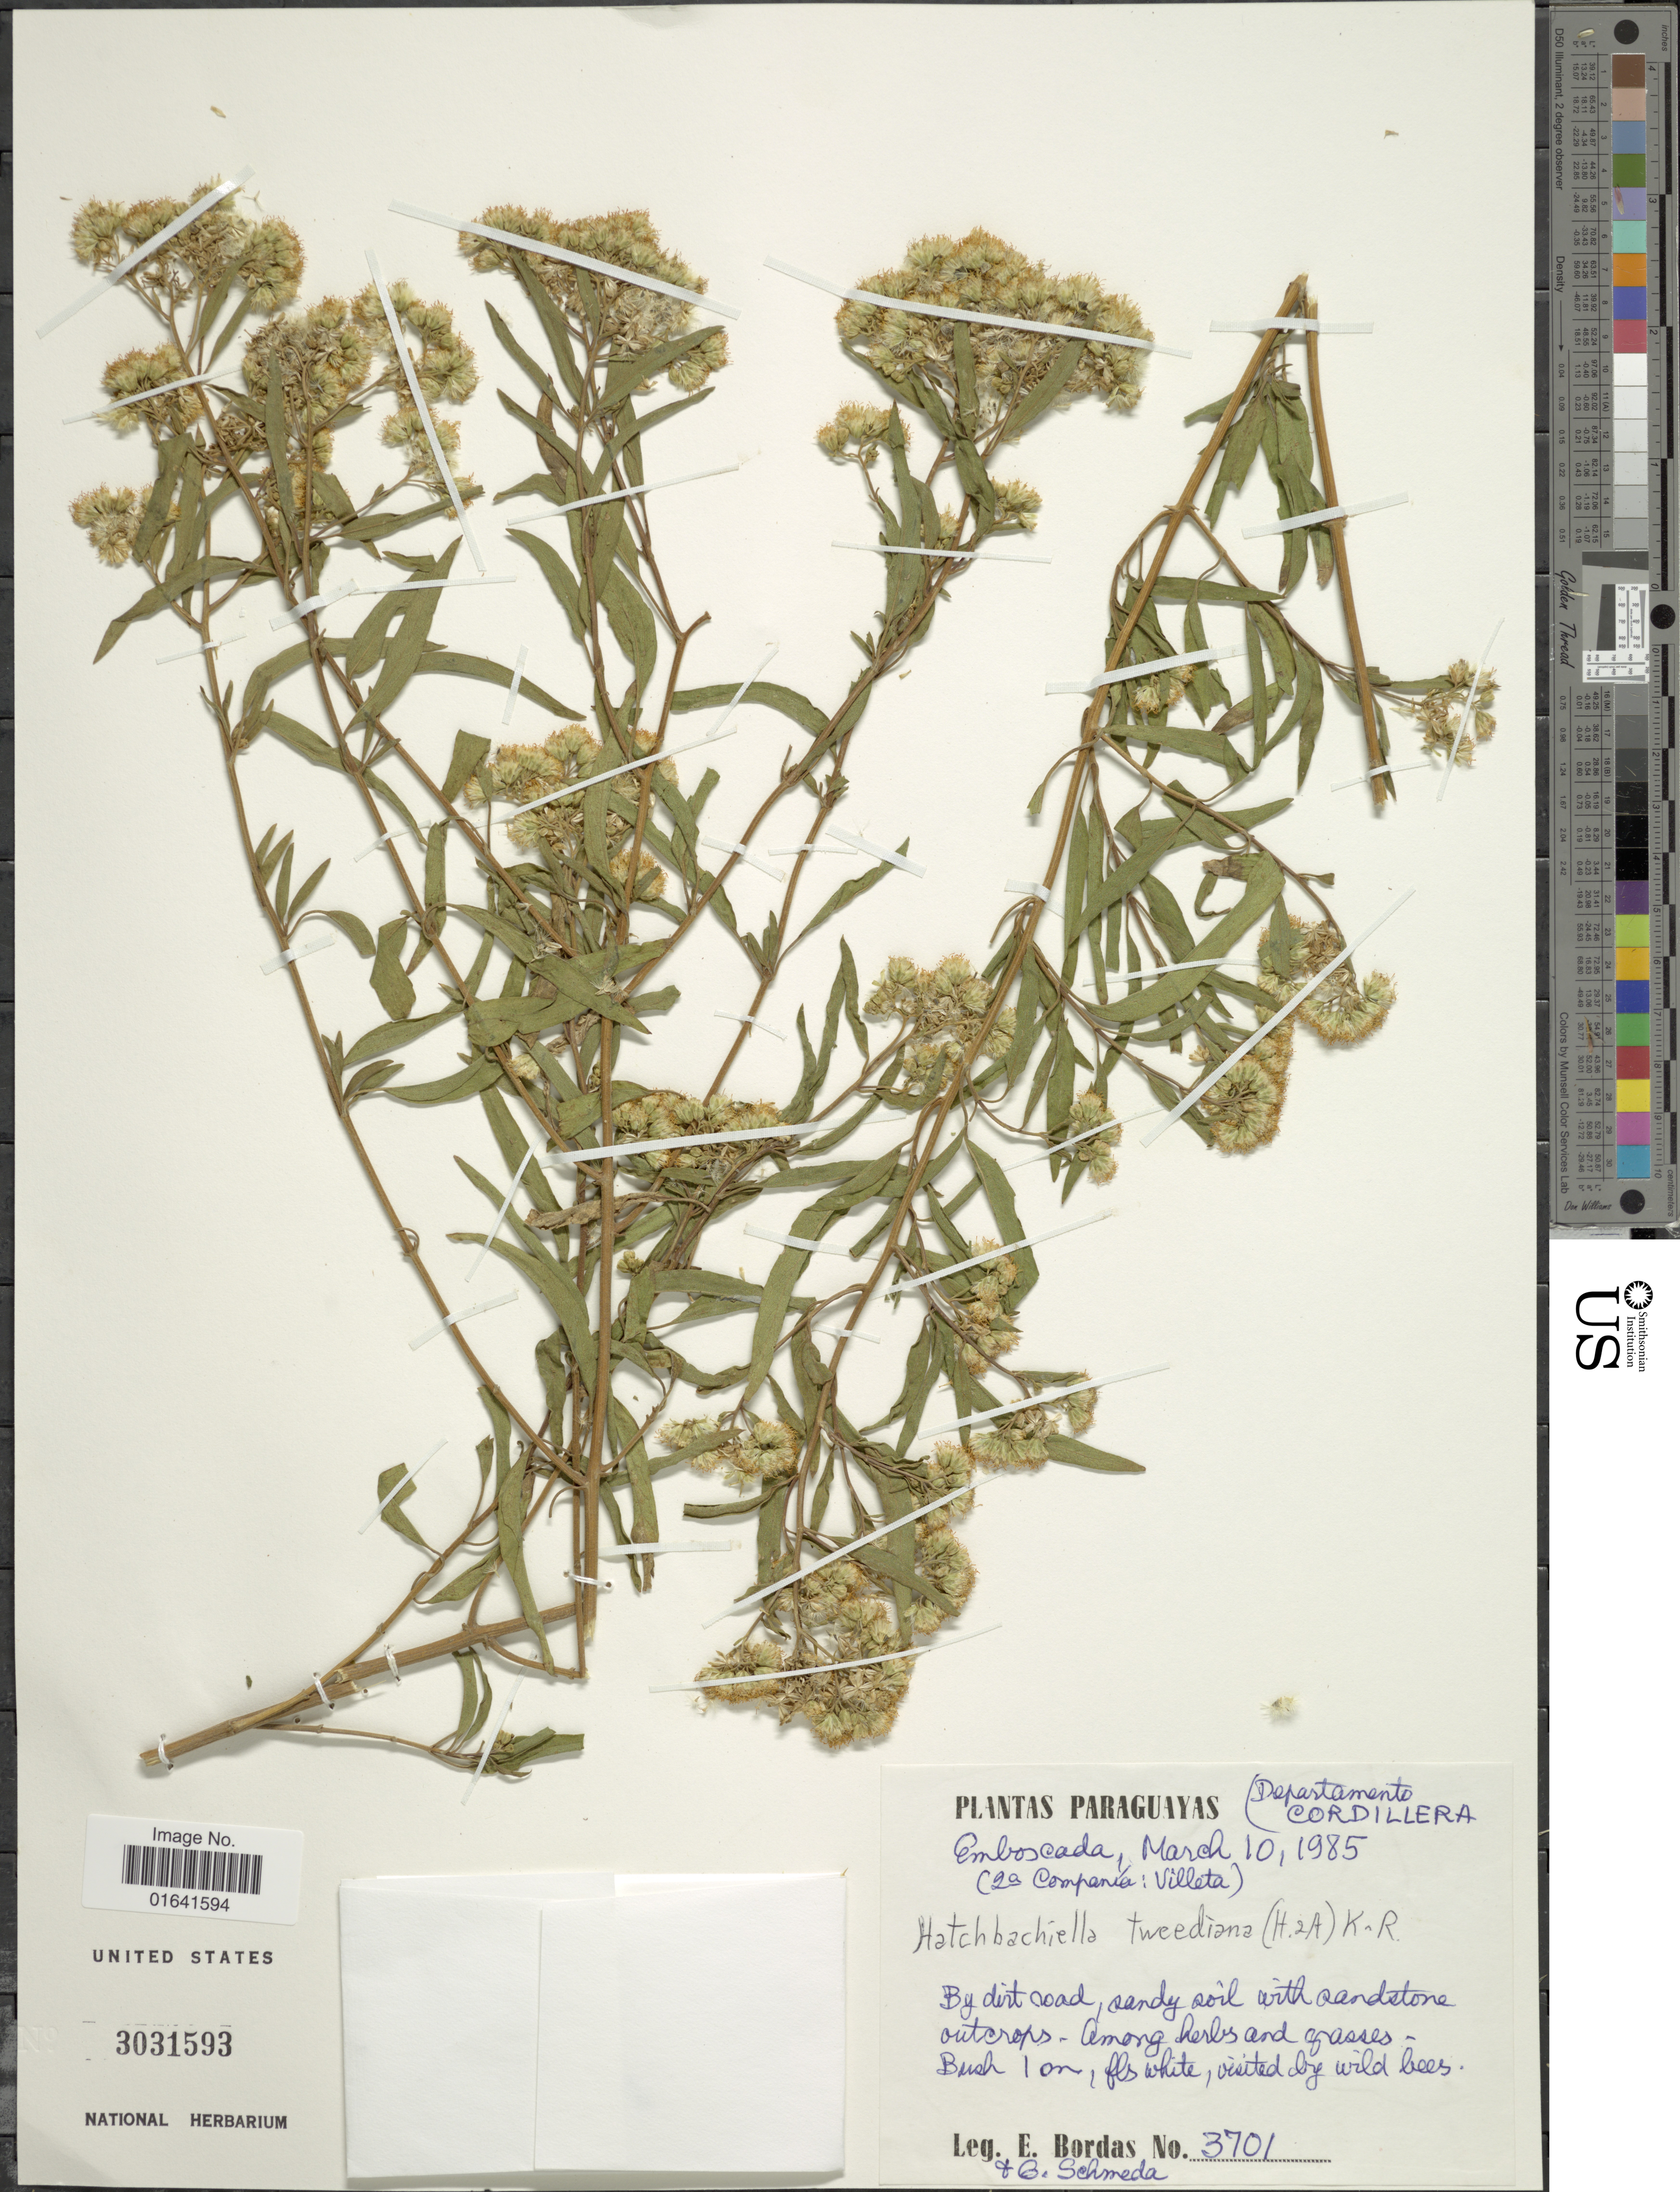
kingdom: Plantae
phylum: Tracheophyta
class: Magnoliopsida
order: Asterales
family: Asteraceae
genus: Hatschbachiella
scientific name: Hatschbachiella tweedieana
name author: (Hook. & Arn.) R.M. King & H. Rob.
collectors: E. Bordas & G. Schmeda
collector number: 3701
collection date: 1985-03-10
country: Paraguay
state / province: Cordillera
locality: Departamento Cordillera, Emboscada (La Compania: Villeta)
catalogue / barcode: US 3031593